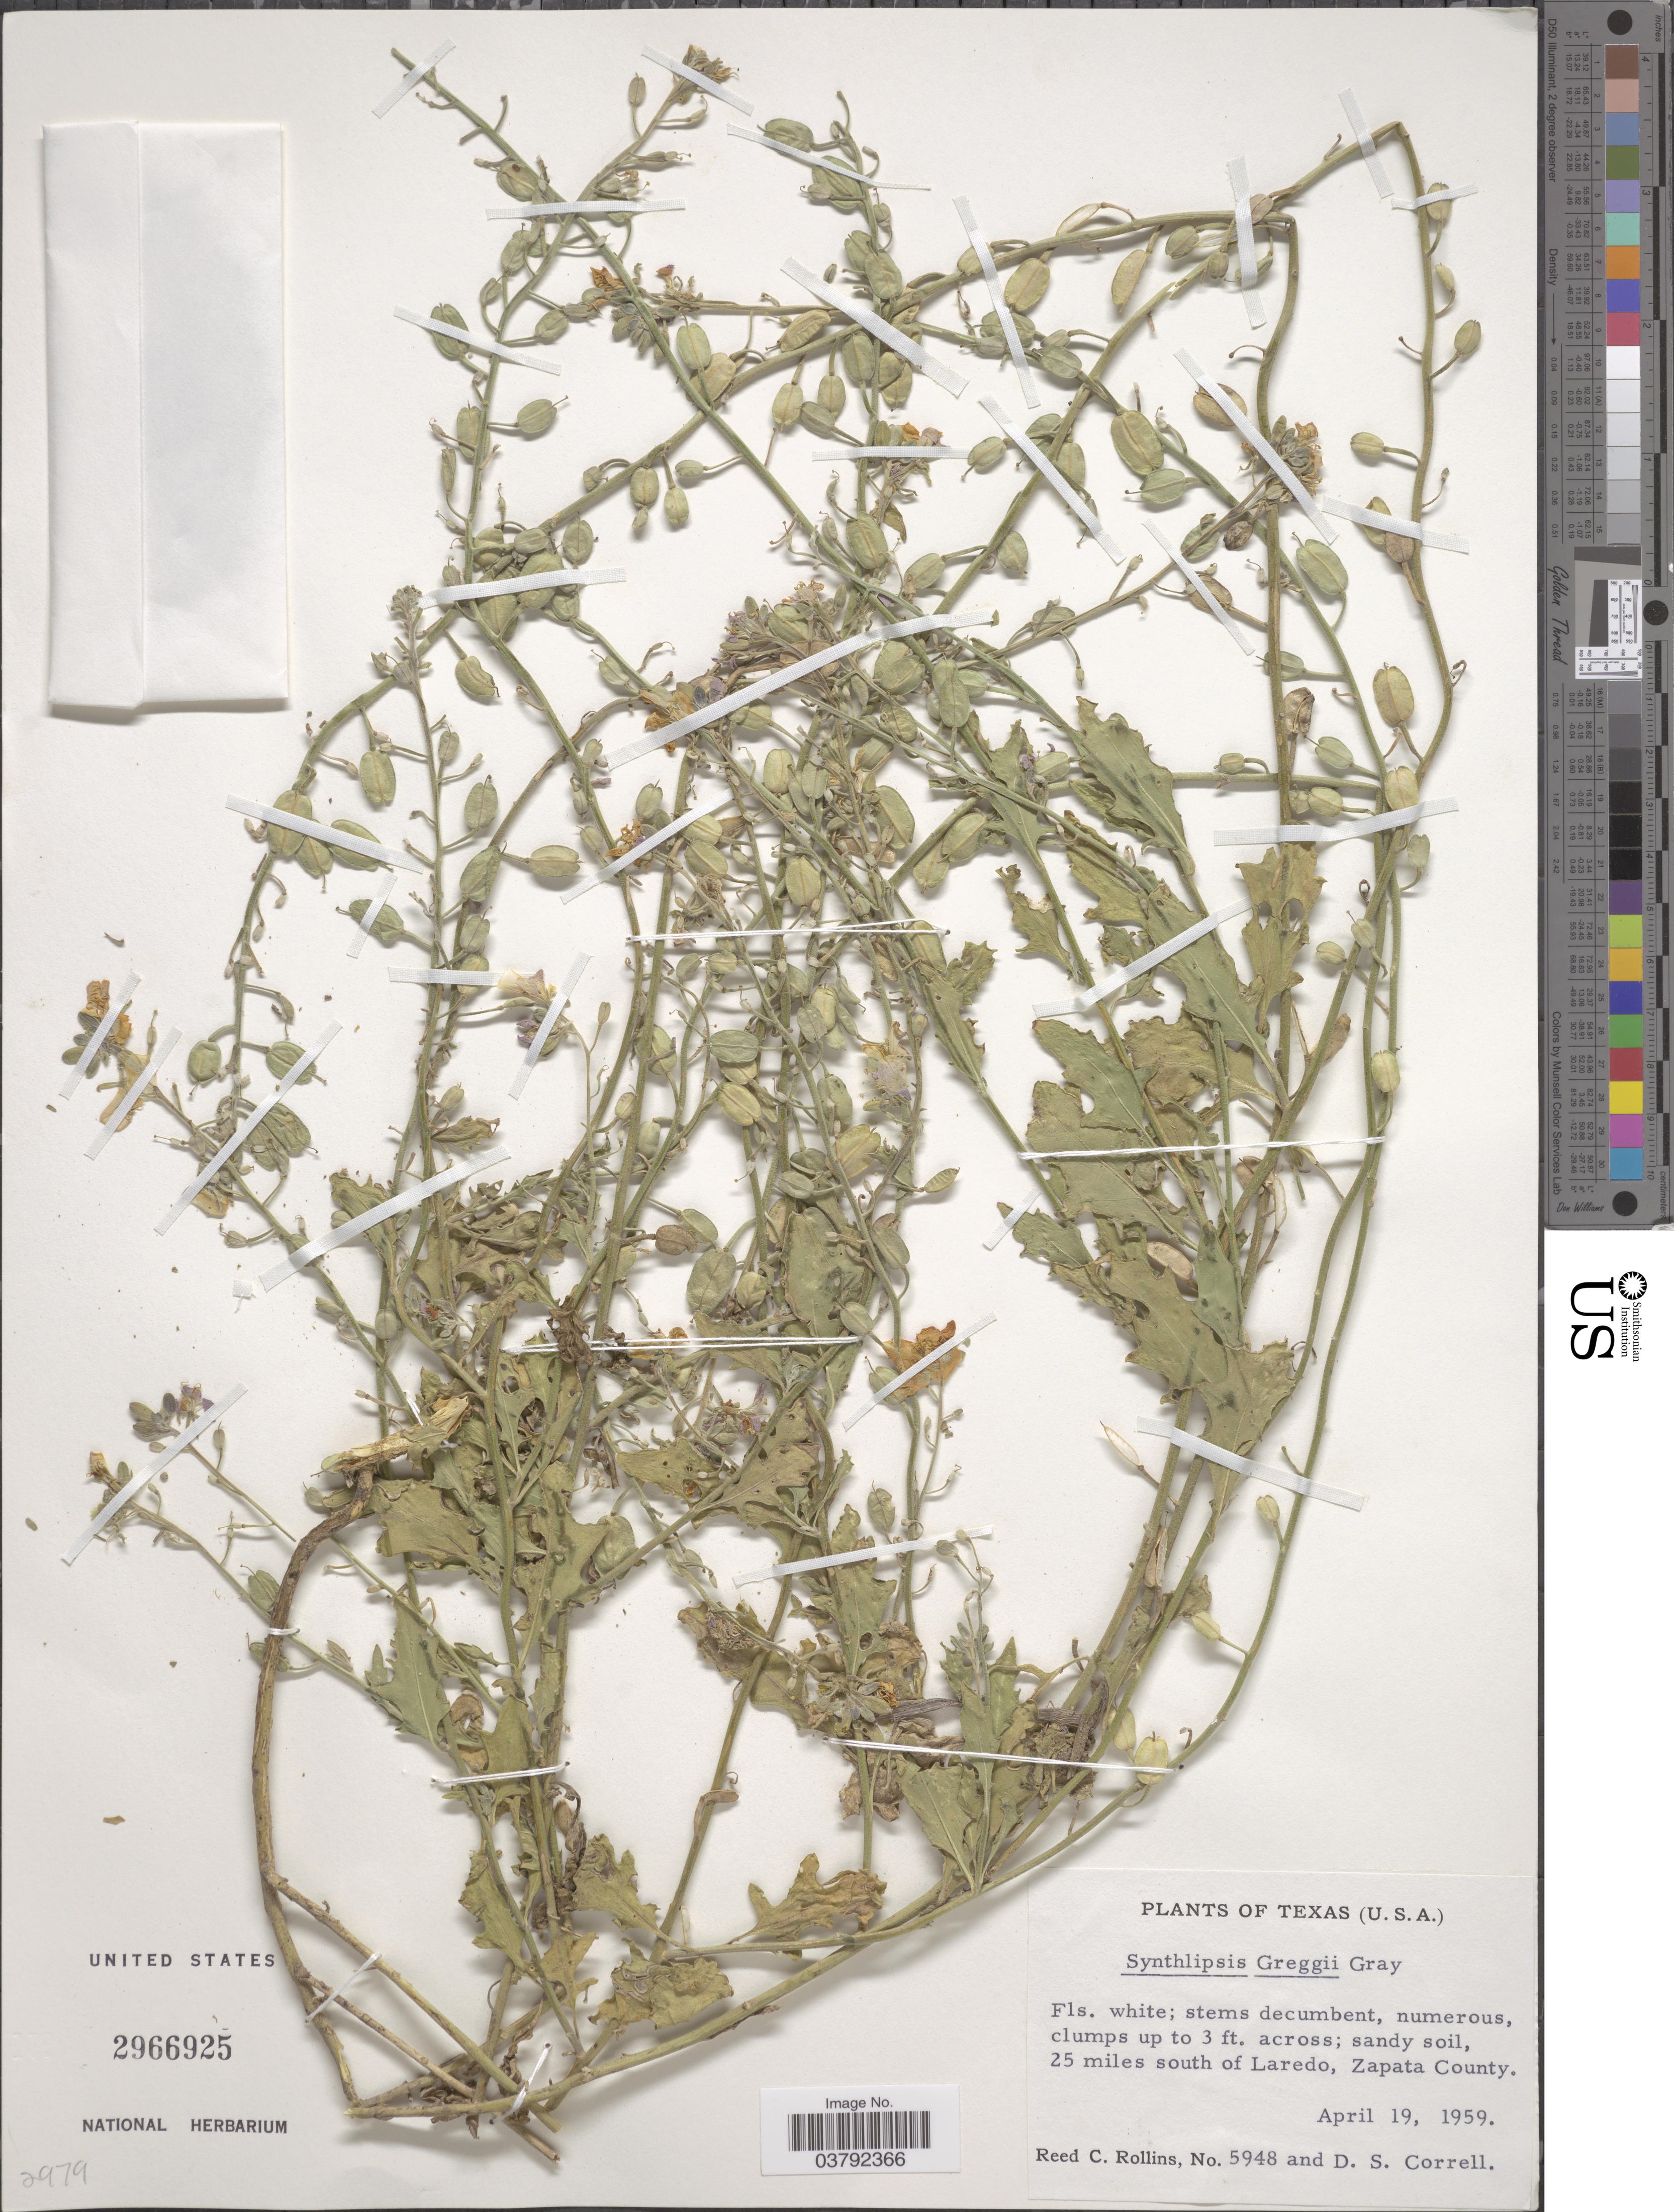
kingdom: Plantae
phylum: Tracheophyta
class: Magnoliopsida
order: Brassicales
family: Brassicaceae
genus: Synthlipsis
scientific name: Synthlipsis greggii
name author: A. Gray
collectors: R. C. Rollins & D. S. Correll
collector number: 5948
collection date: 1959-04-19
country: United States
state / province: Texas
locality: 25 miles south of Laredo, Zapata County.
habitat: sandy soil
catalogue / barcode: US 2966925